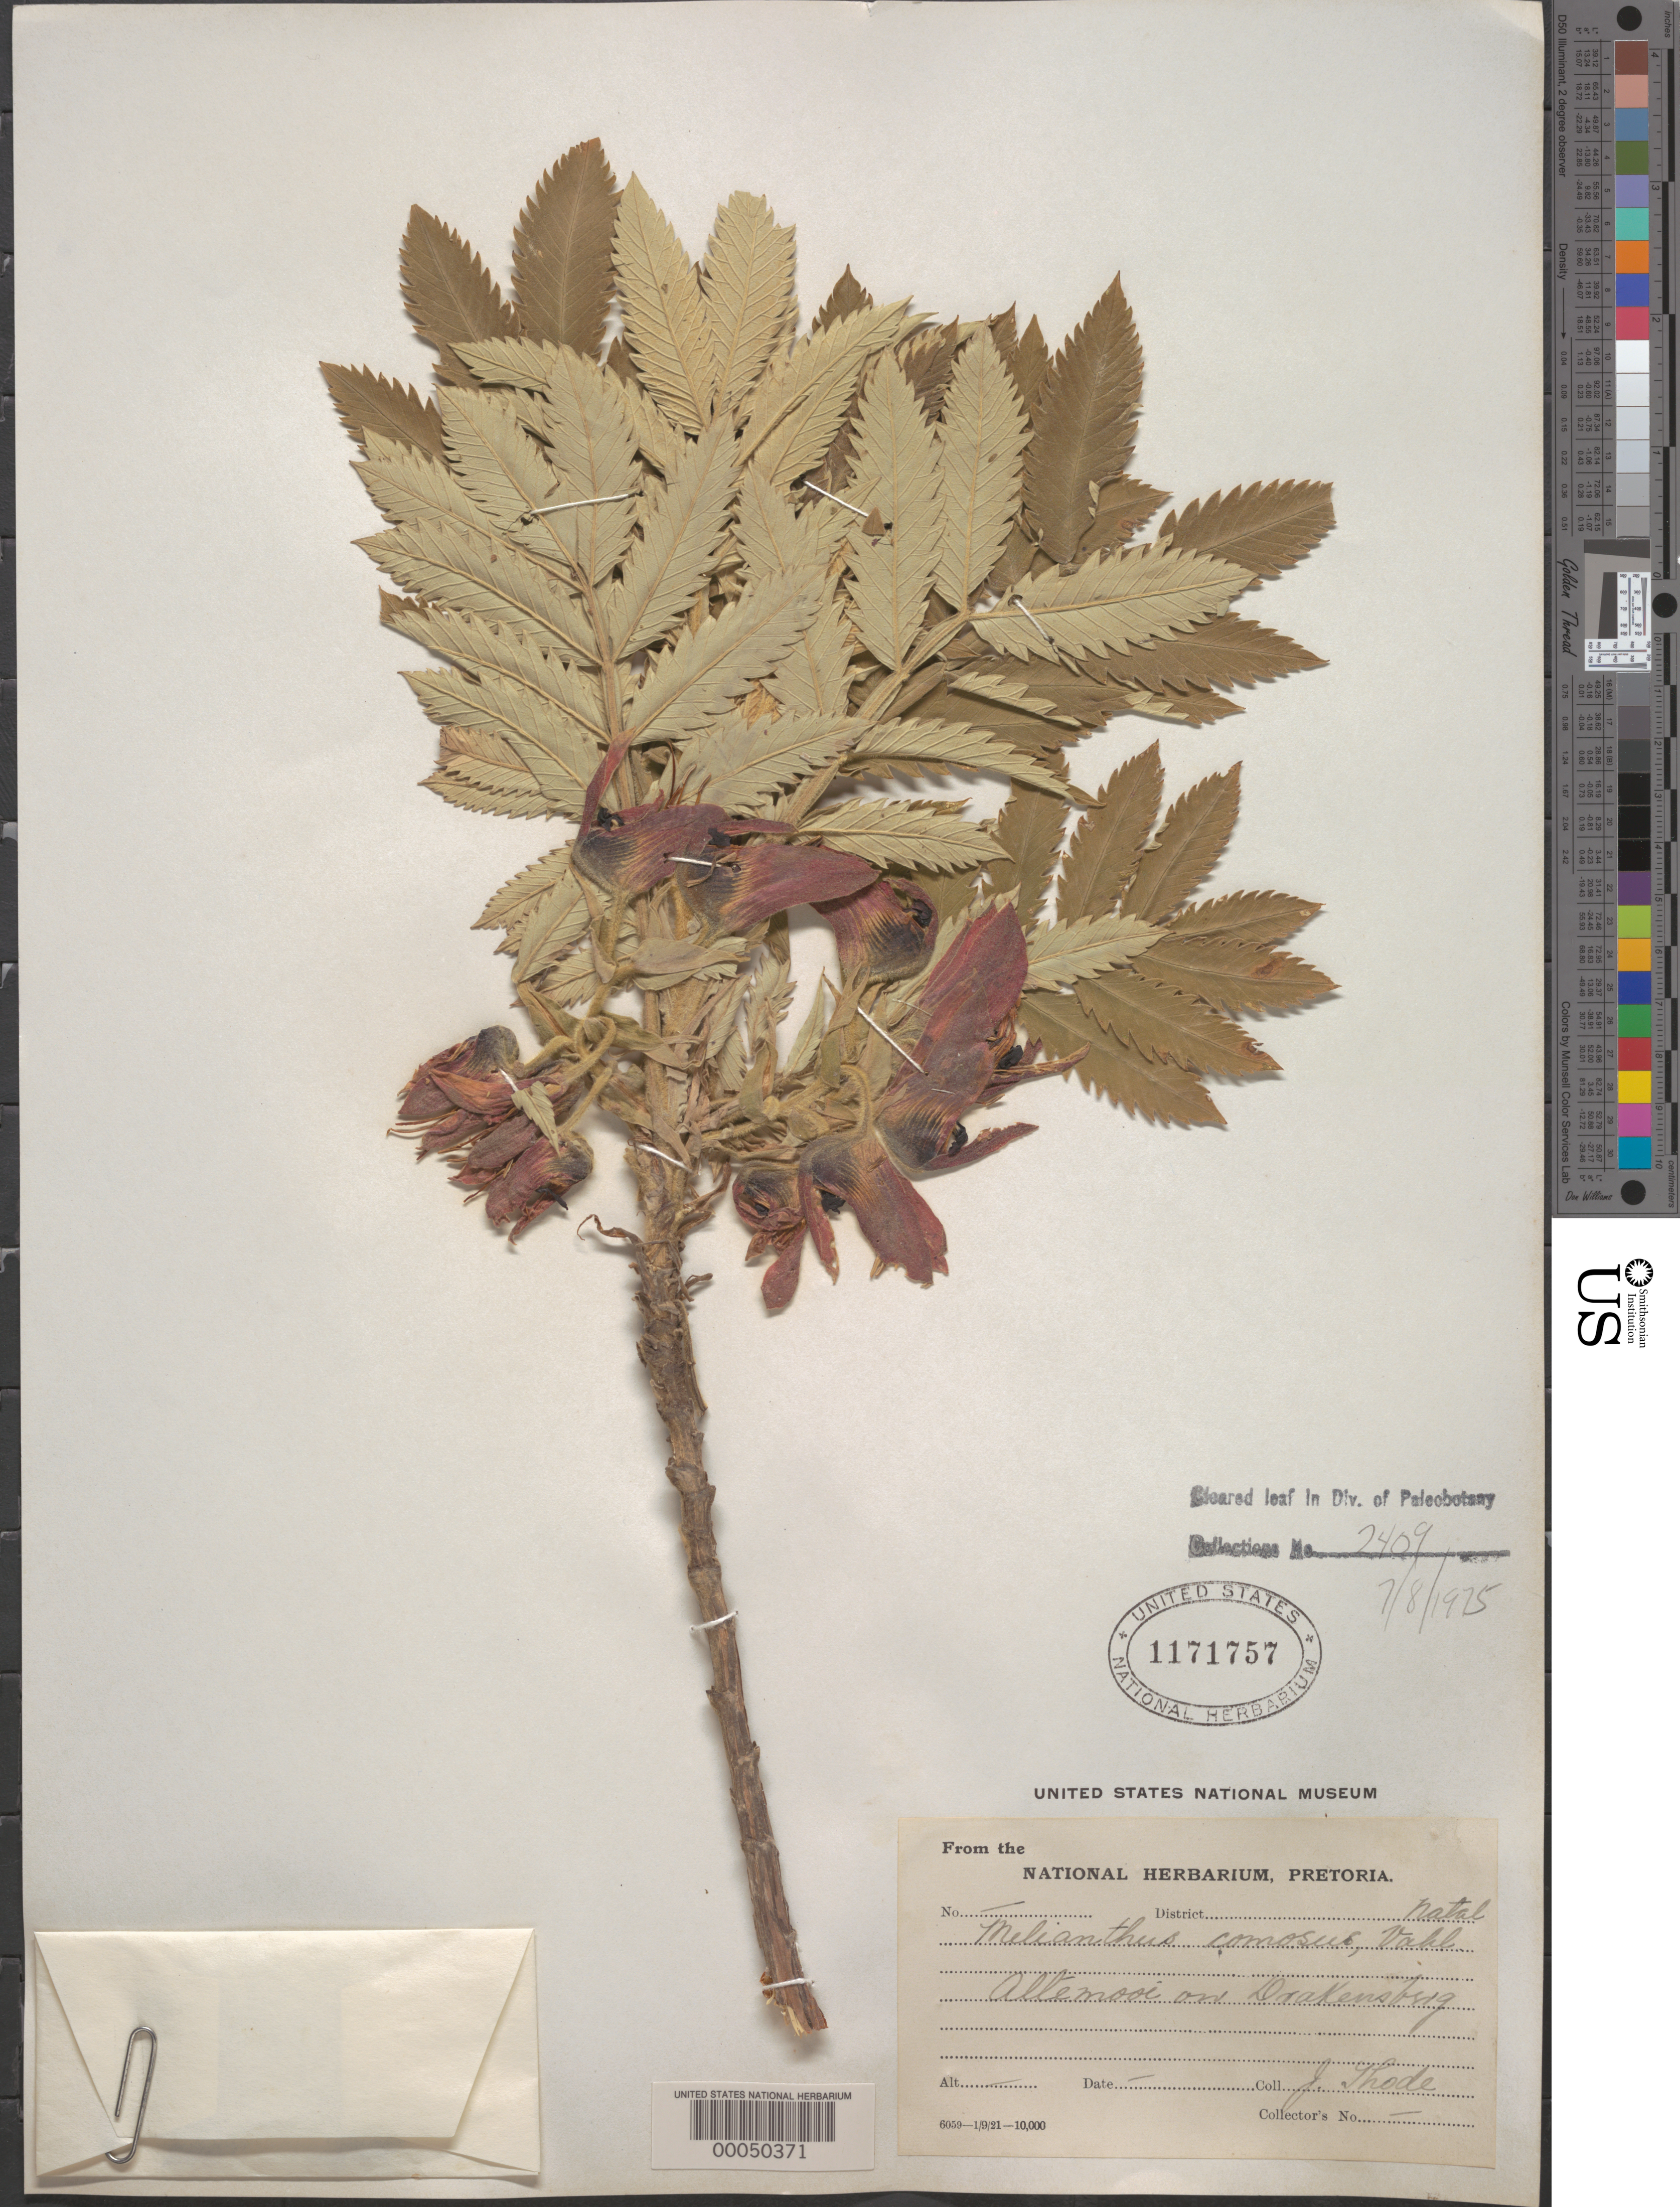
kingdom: Plantae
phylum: Tracheophyta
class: Magnoliopsida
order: Geraniales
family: Melianthaceae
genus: Melianthus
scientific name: Melianthus comosus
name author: Vahl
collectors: J. Thode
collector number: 6059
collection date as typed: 01 Sep 1921 or 09 Jan 1921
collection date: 1921-01-09 or 1921-09-01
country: South Africa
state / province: KwaZulu-Natal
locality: Altemooi on drakensberg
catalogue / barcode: US 1171757